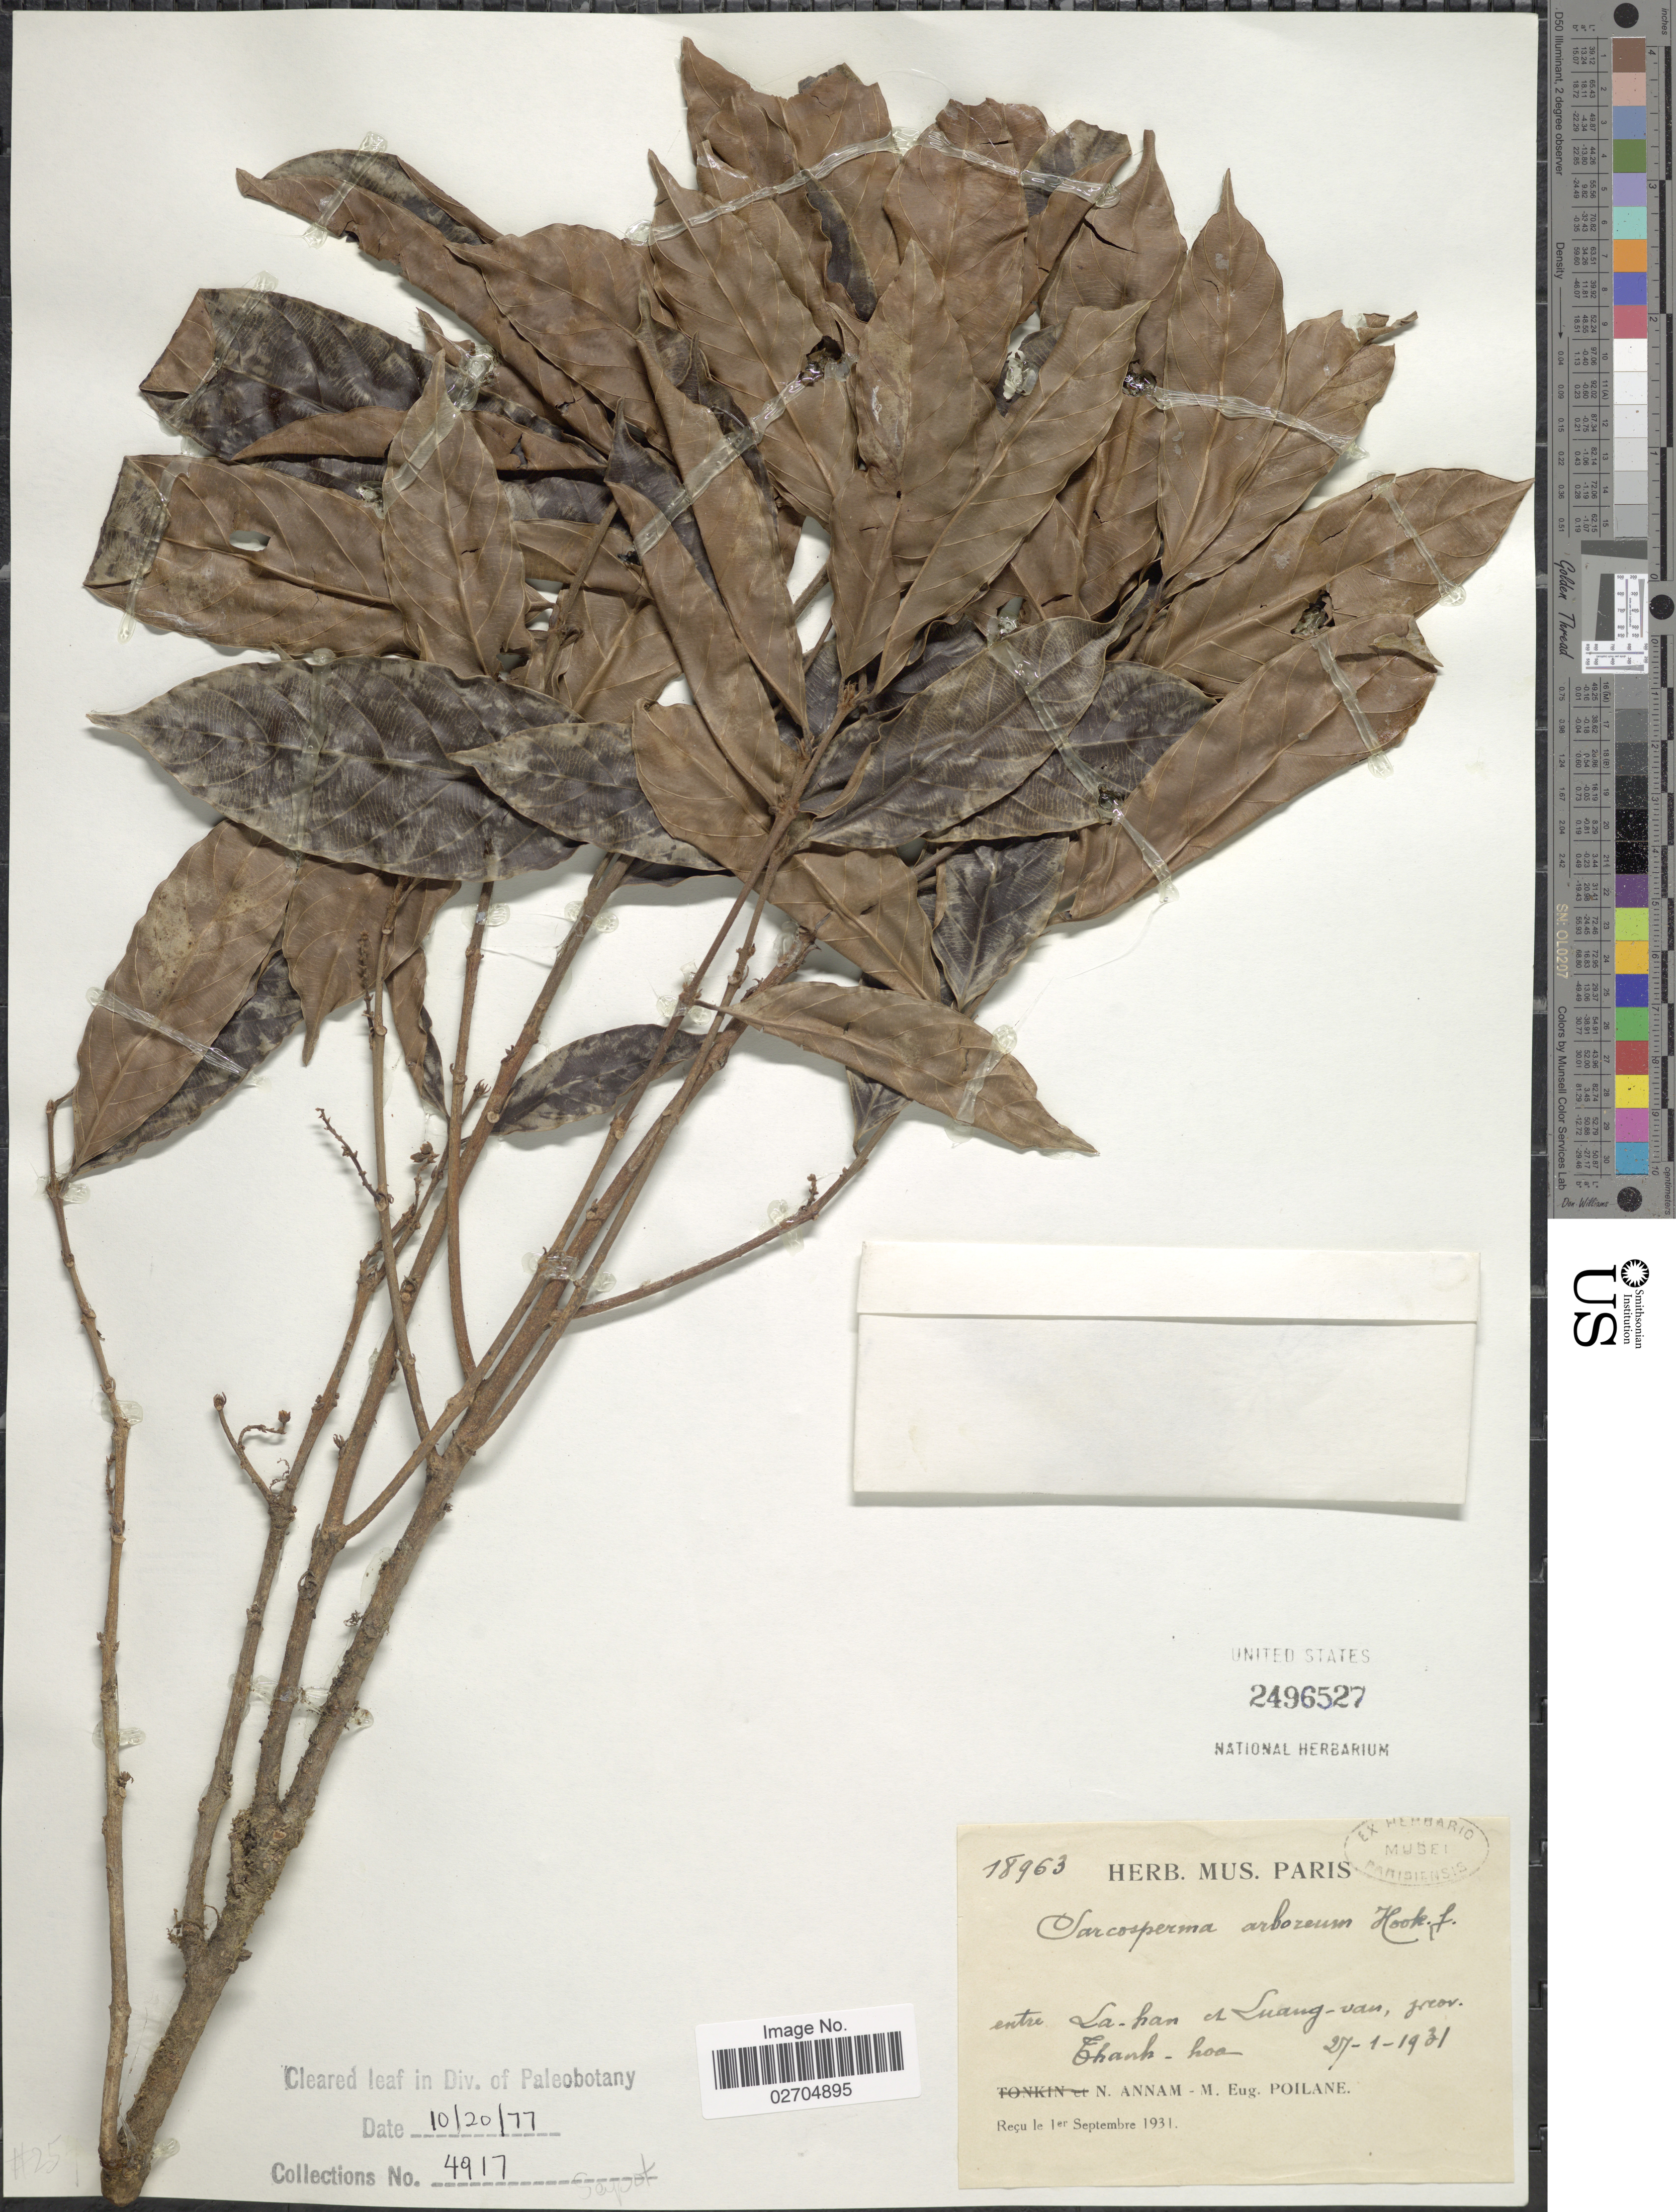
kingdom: Plantae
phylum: Tracheophyta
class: Magnoliopsida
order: Ericales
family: Sapotaceae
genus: Sarcosperma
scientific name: Sarcosperma arboreum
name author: Hook. f.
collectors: M. Poilane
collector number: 18963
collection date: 1931-01-27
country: Vietnam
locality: Entre La-han et Luang-van. prov. Chanh-hoa. N. Annam.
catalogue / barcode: US 2496527